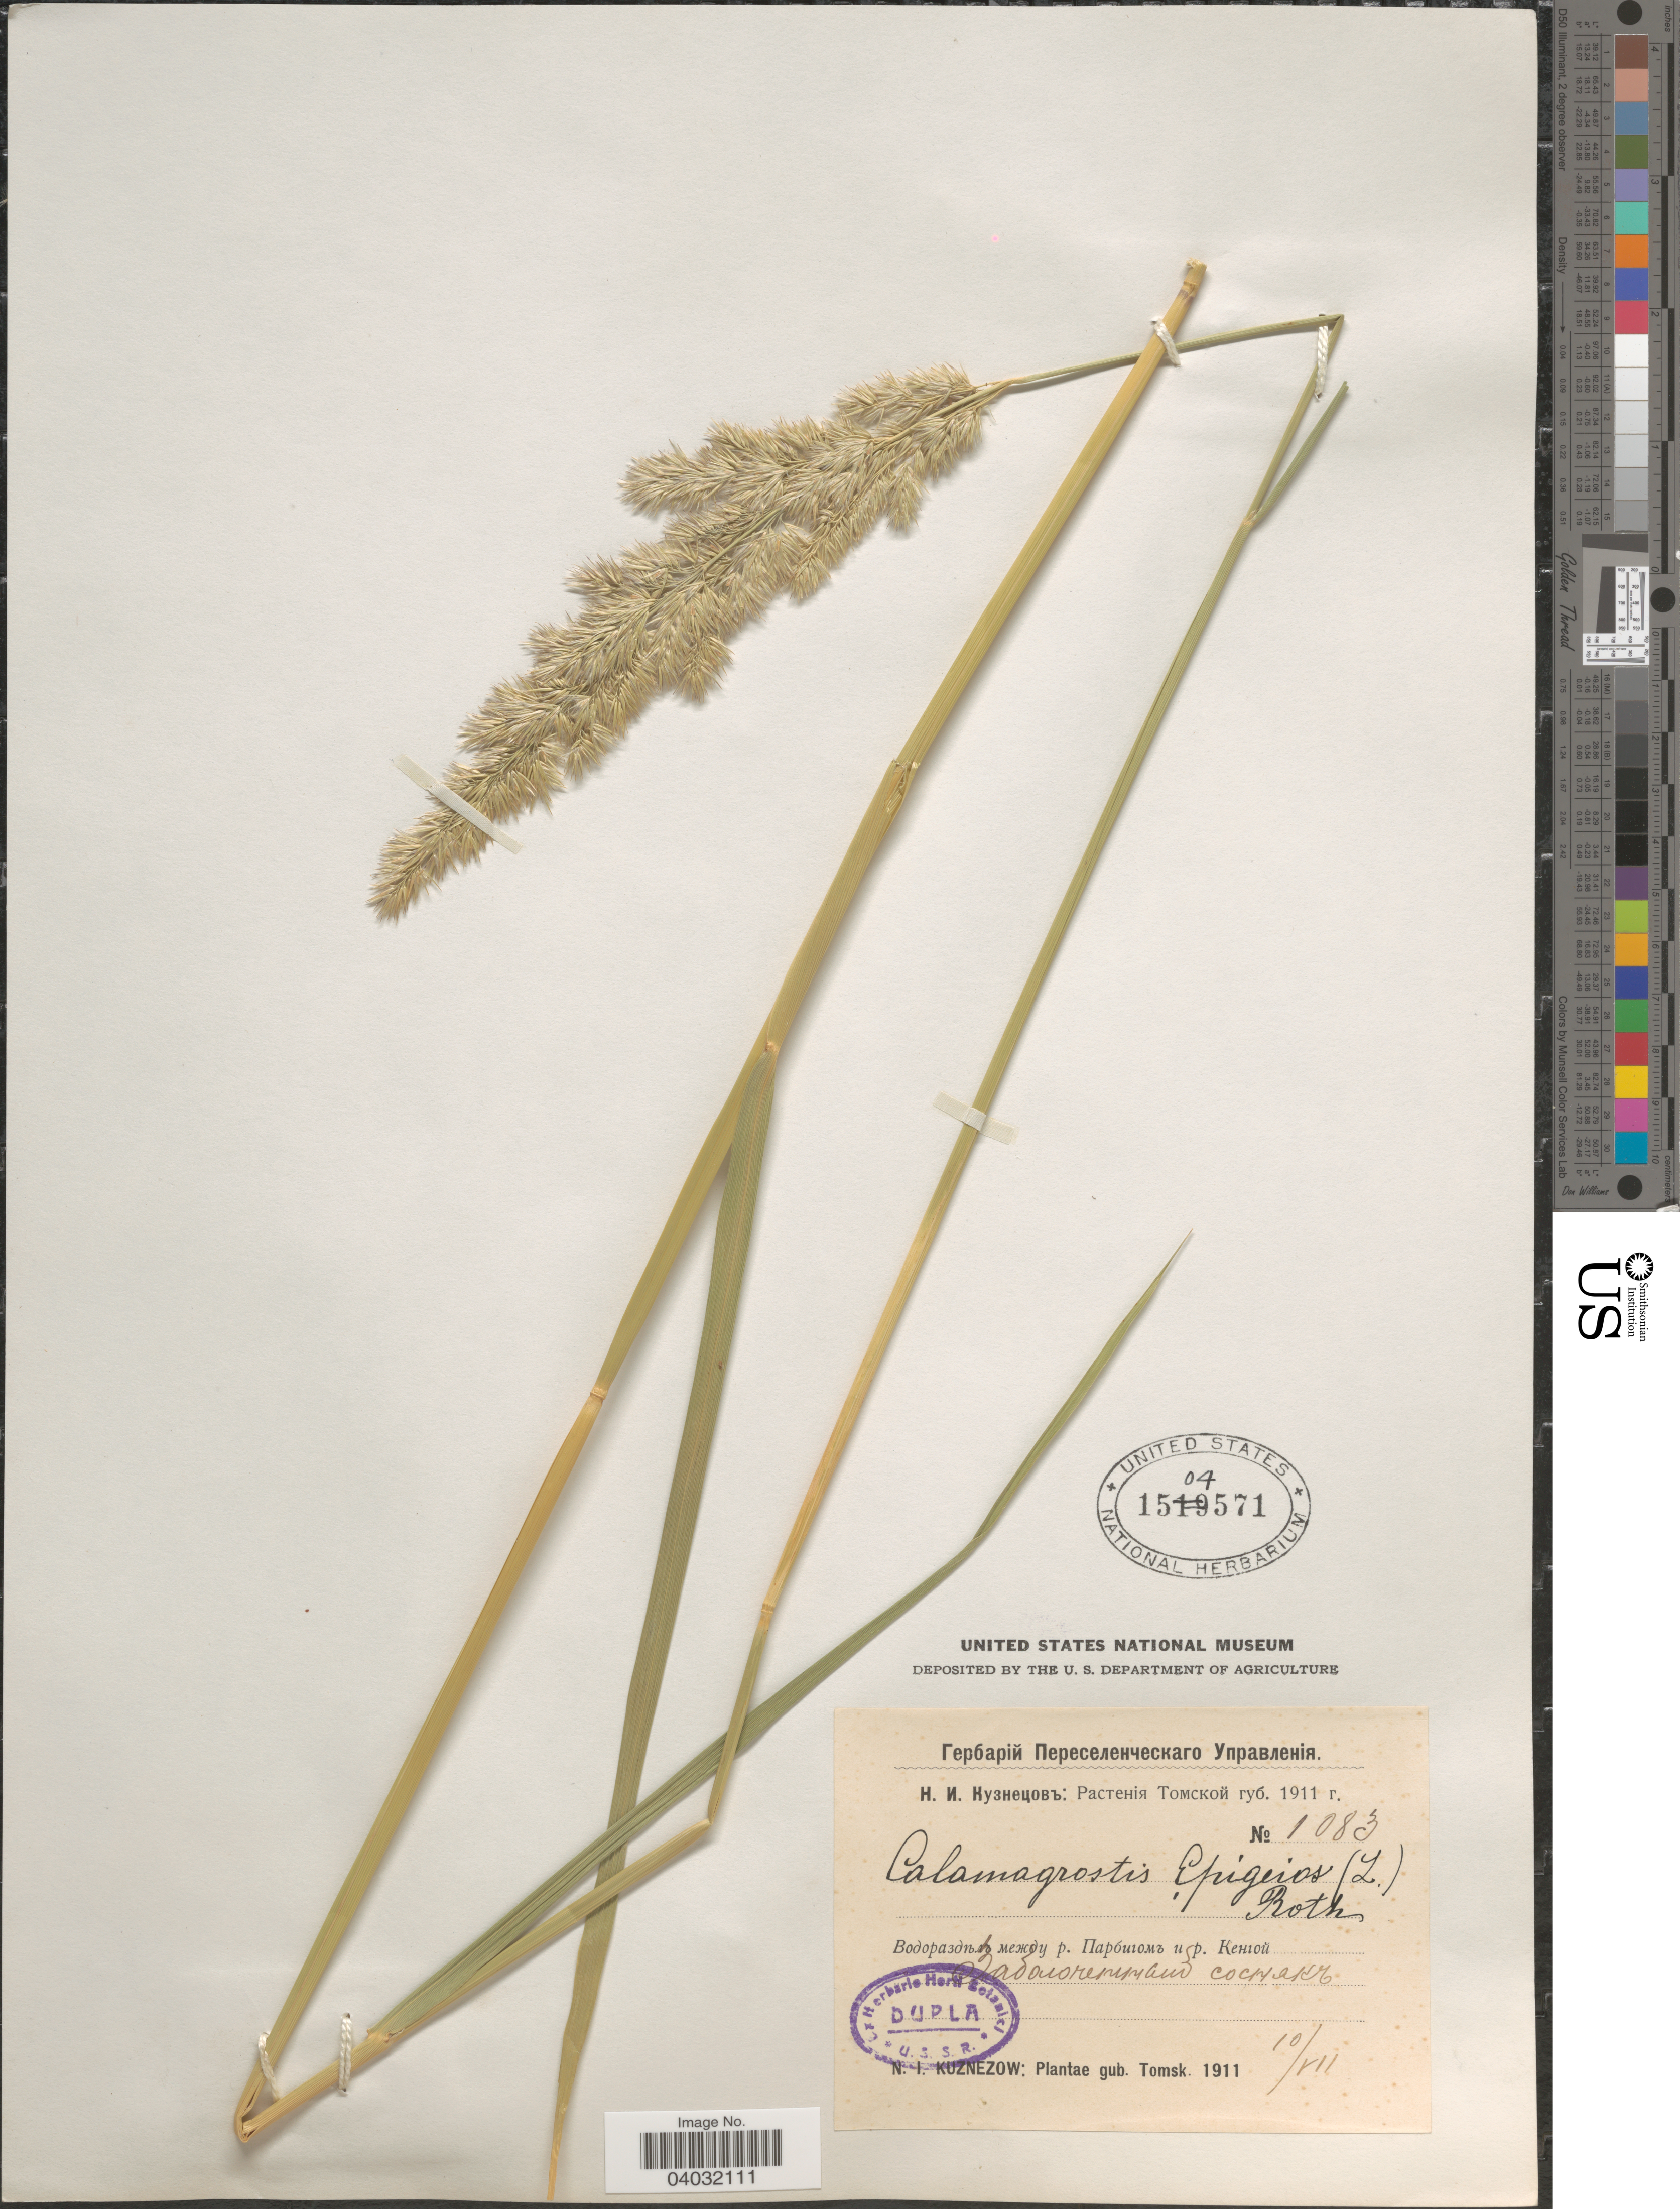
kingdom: Plantae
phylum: Tracheophyta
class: Liliopsida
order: Poales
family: Poaceae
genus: Calamagrostis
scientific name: Calamagrostis epigeios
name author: (L.) Roth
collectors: N. Kusnezow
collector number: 1083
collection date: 1911-07-10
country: Russian Federation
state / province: Tomsk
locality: Between rivers Parbig and Kinga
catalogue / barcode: US 1504571